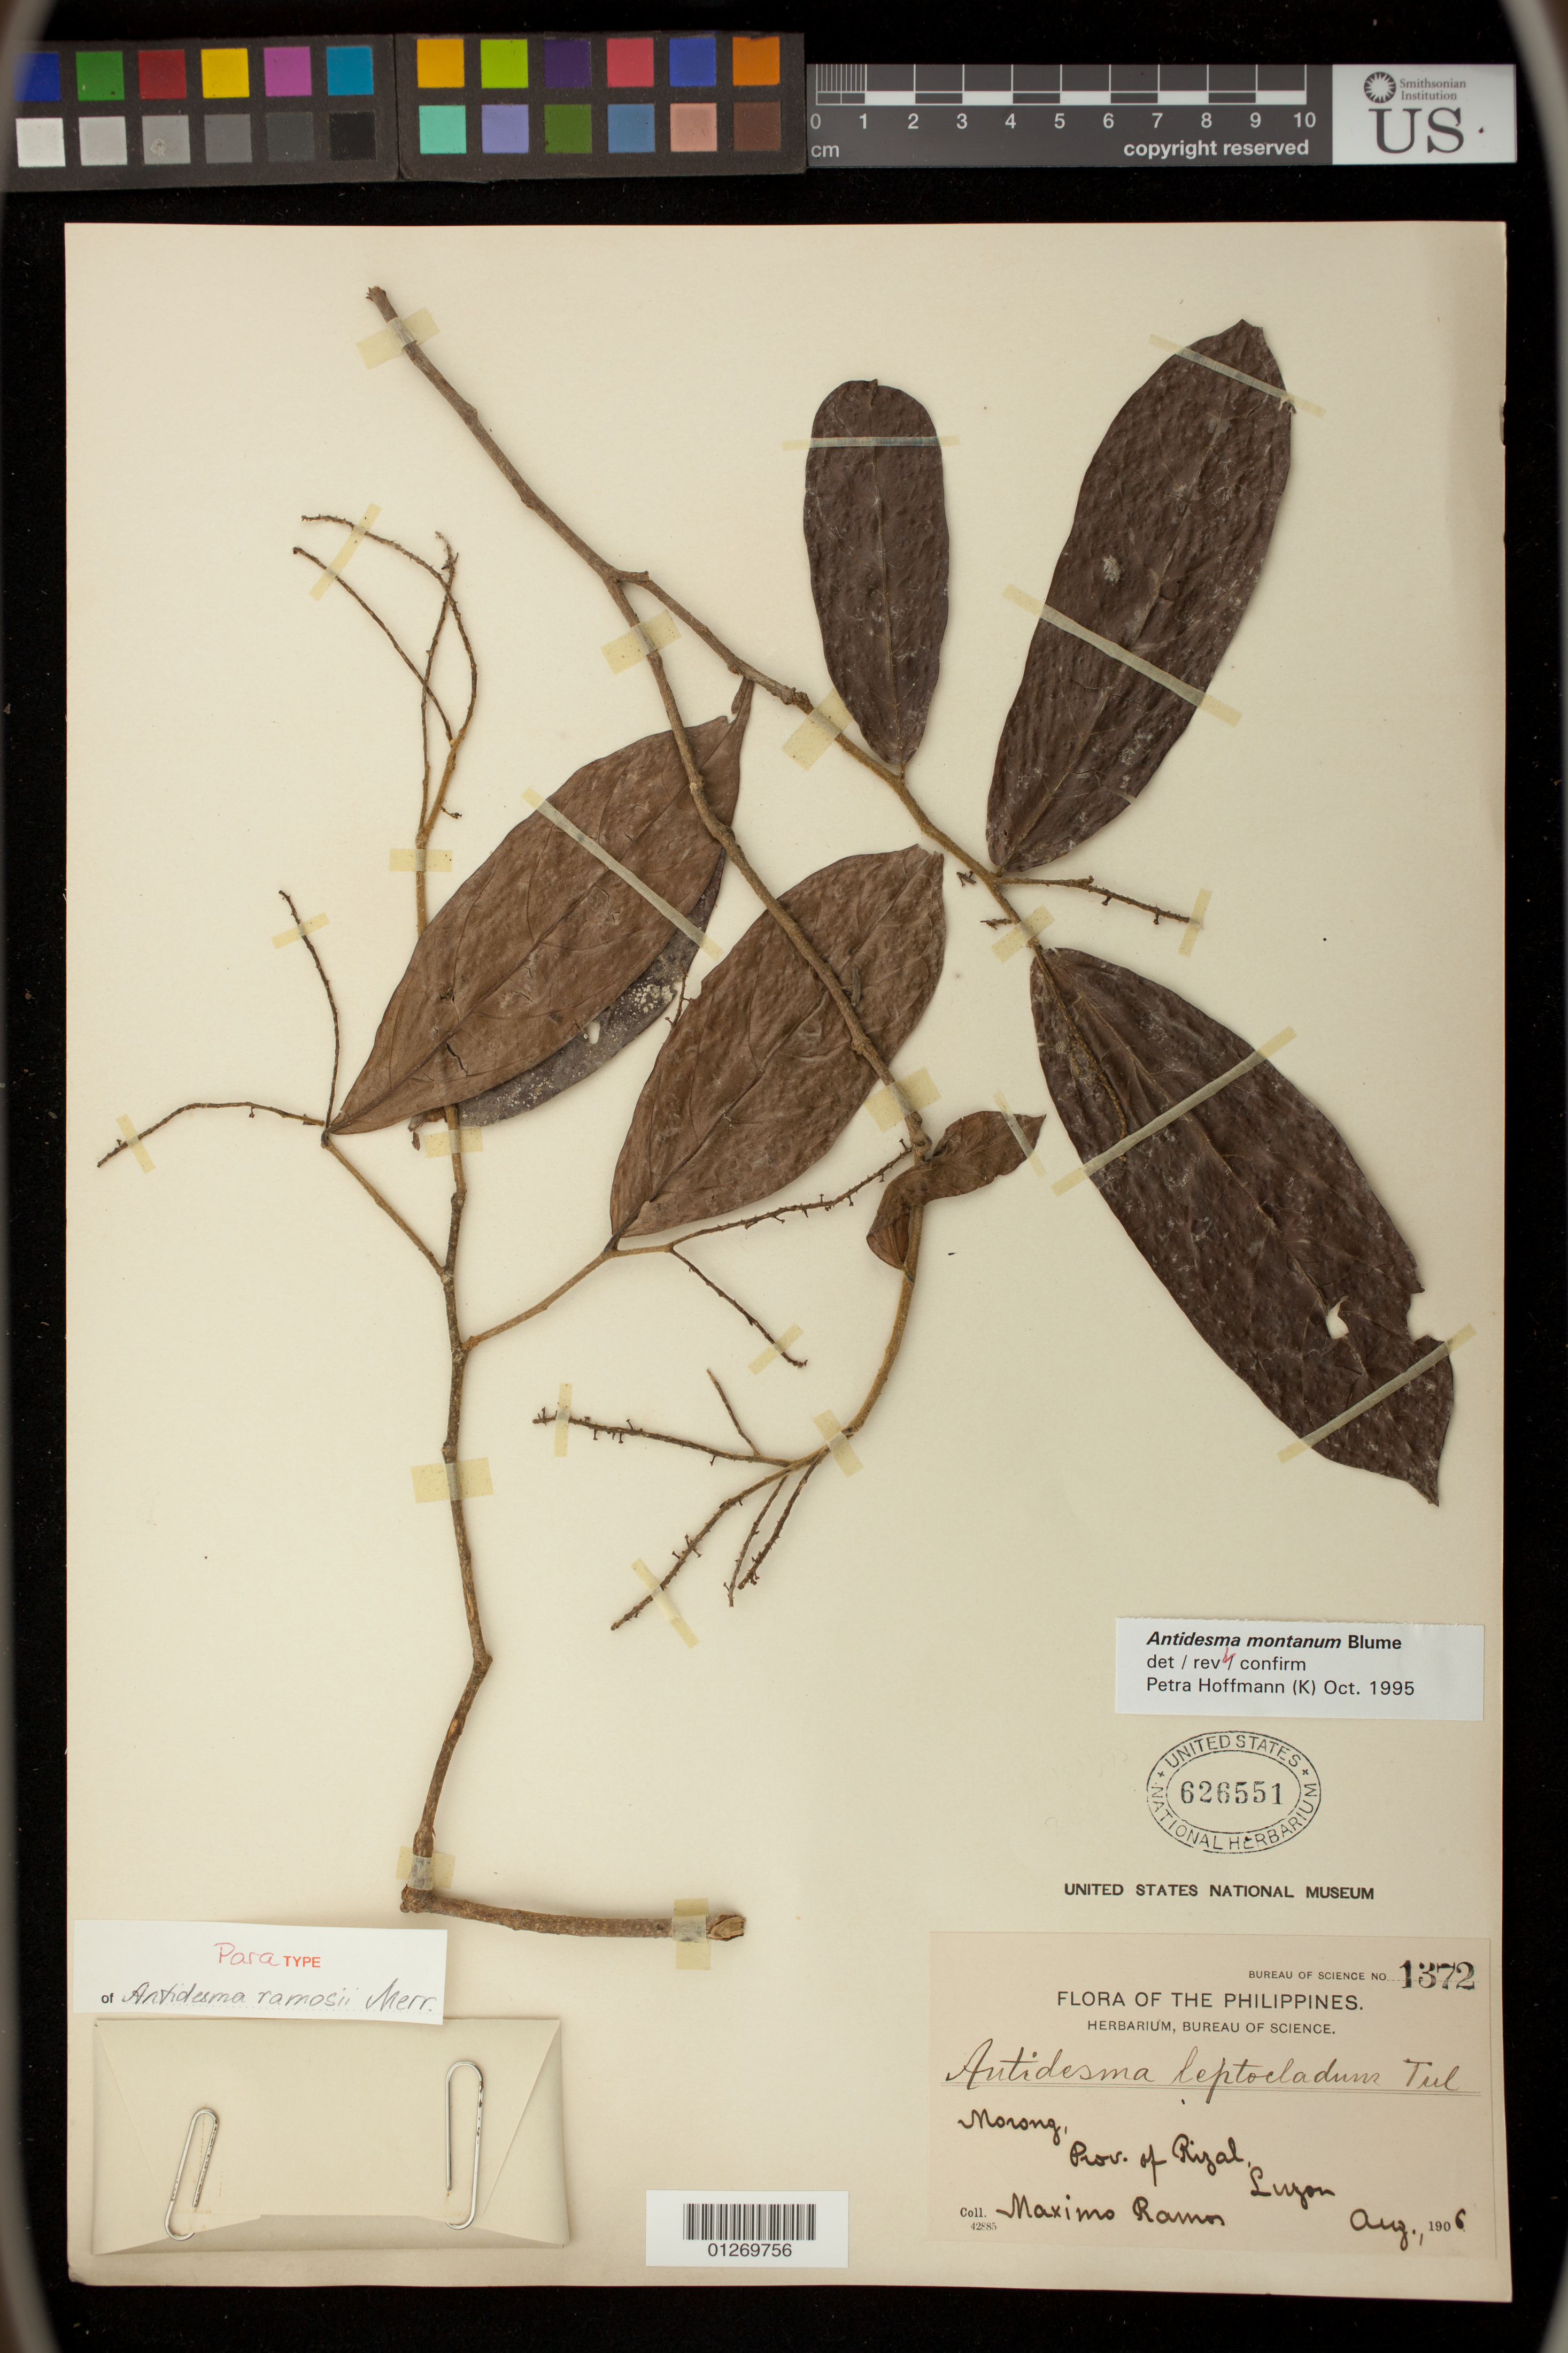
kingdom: Plantae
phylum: Tracheophyta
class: Magnoliopsida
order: Malpighiales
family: Phyllanthaceae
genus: Antidesma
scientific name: Antidesma montanum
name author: Blume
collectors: M. Ramos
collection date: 1906-08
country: Philippines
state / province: Calabarzon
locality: Morong, Prov. of Rizal, Luzon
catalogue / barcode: US 626551